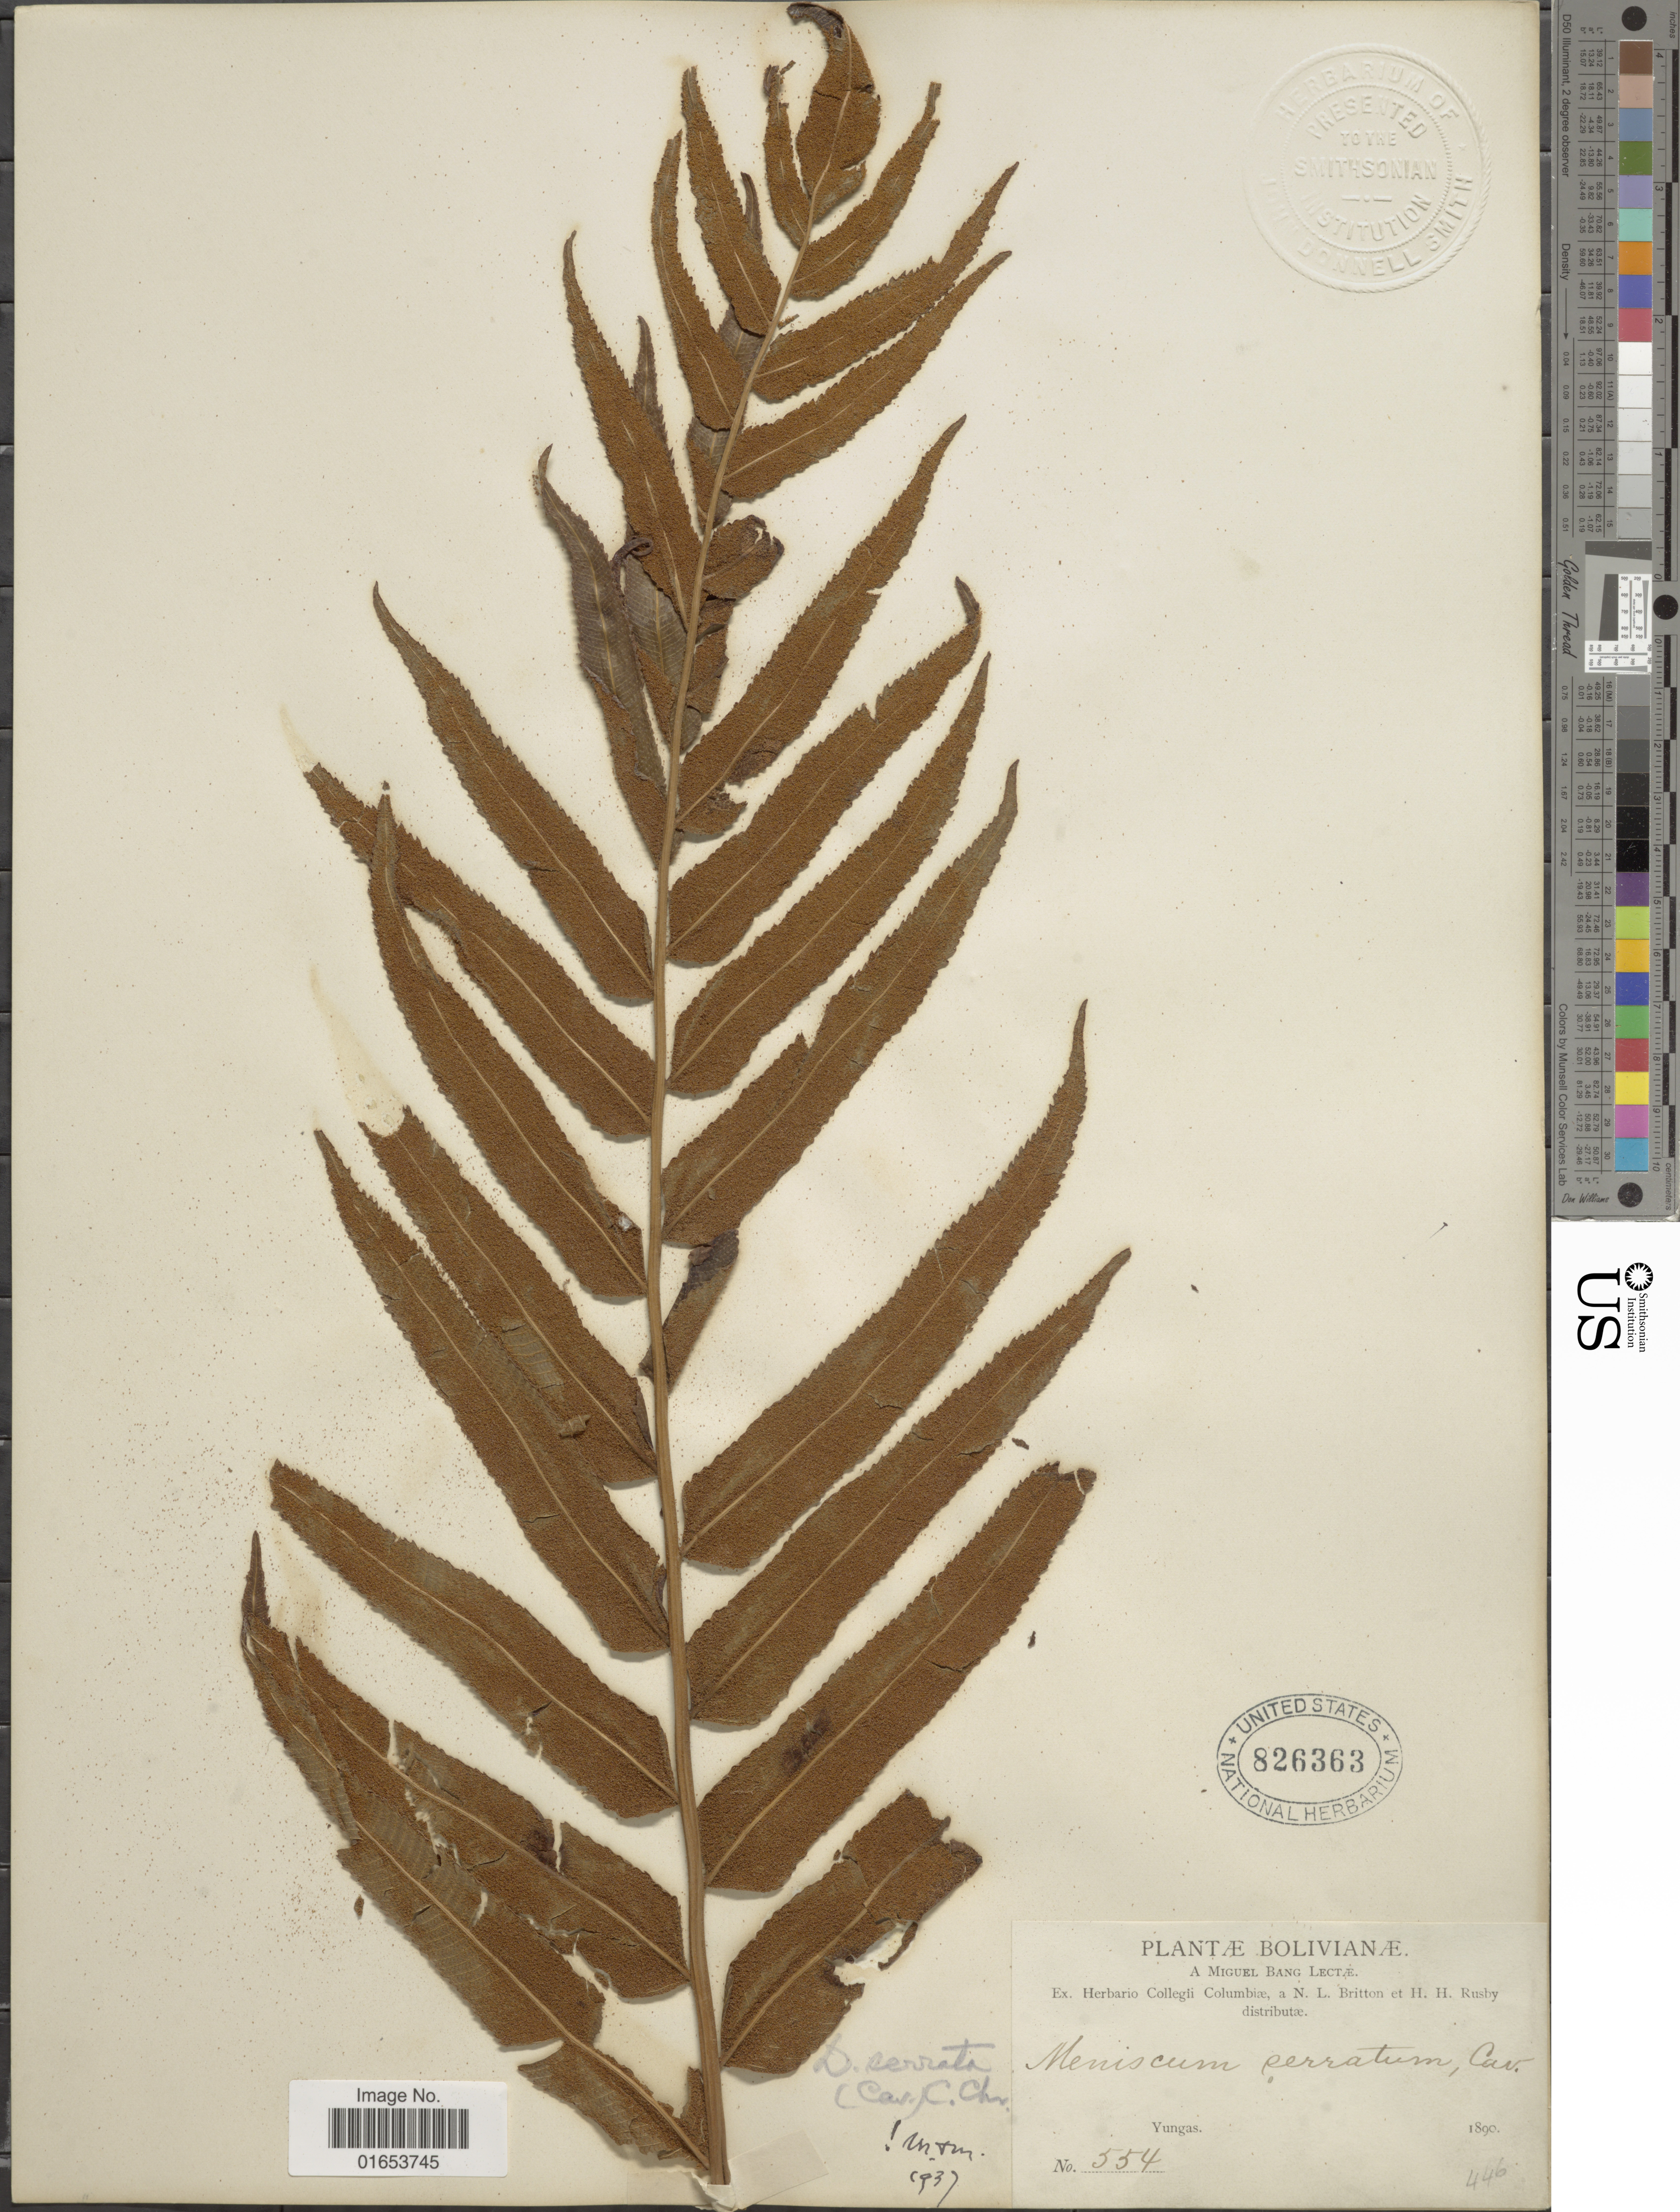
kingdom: Plantae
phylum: Tracheophyta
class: Polypodiopsida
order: Polypodiales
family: Thelypteridaceae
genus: Meniscium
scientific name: Meniscium serratum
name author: Cav.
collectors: M. Bang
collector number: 554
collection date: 1890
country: Bolivia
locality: Yungas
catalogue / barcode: US 826363